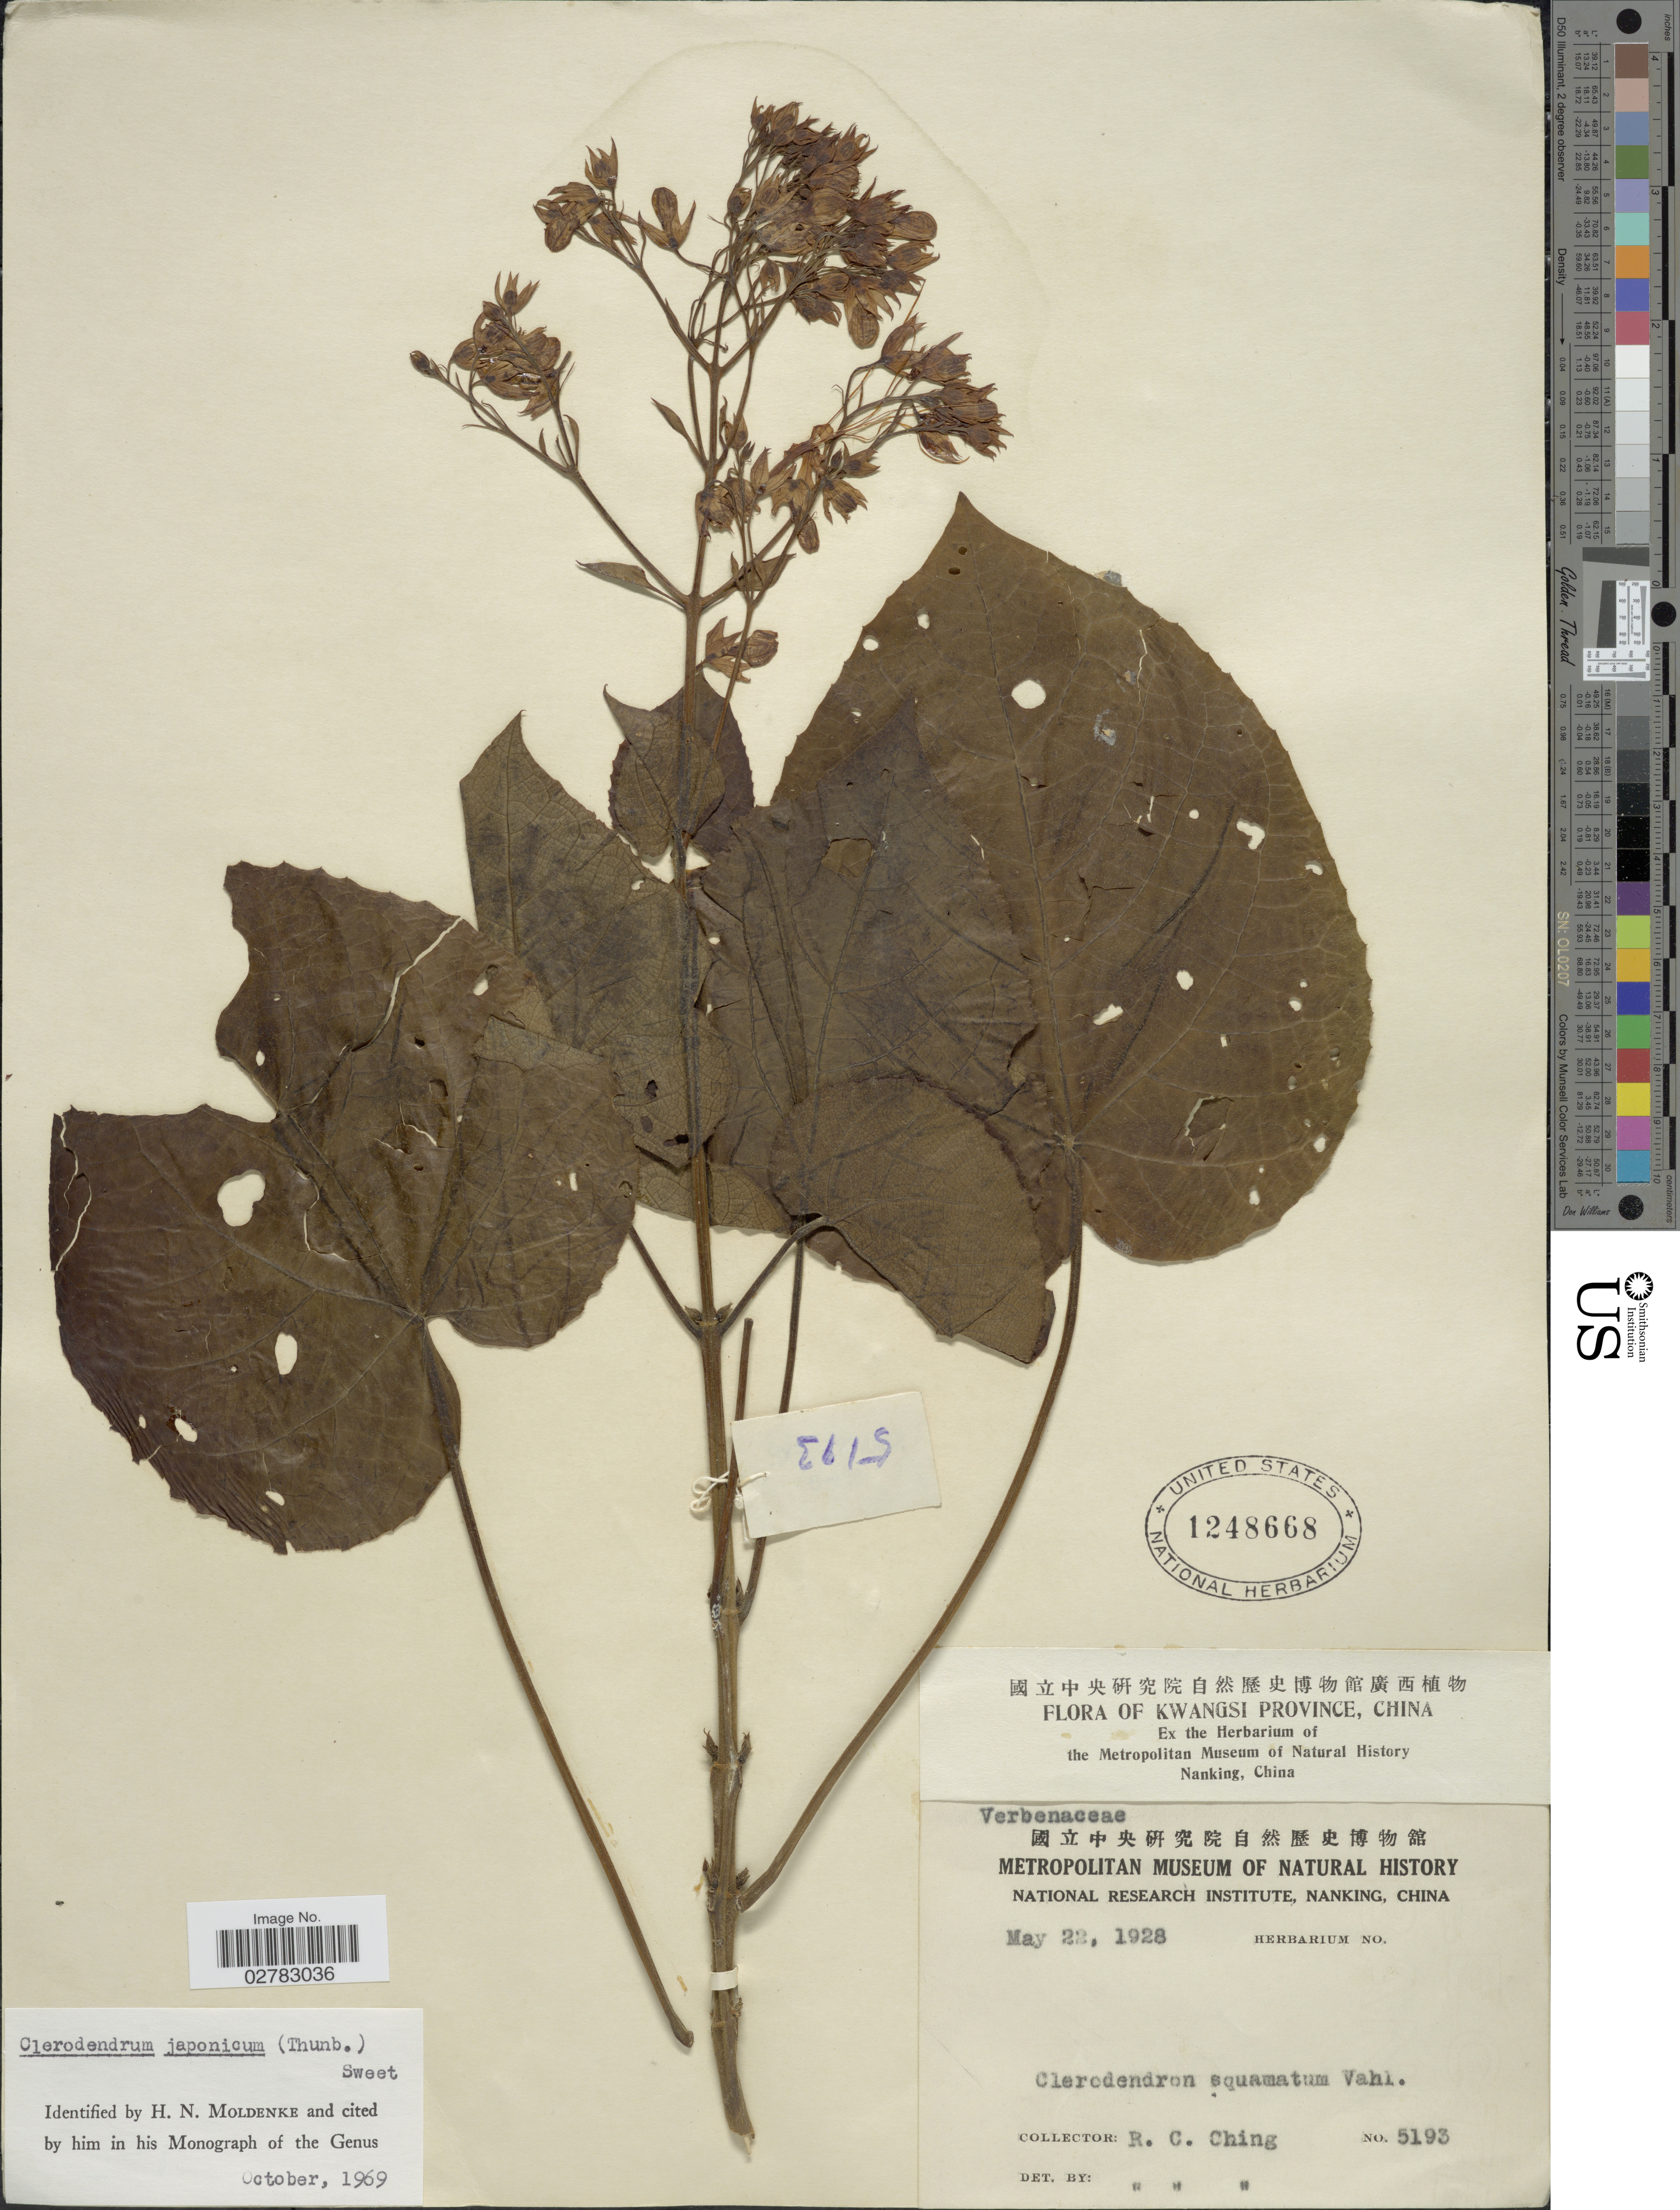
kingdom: Plantae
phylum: Tracheophyta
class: Magnoliopsida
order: Lamiales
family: Lamiaceae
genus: Clerodendrum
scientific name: Clerodendrum japonicum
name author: (Thunb.) Sweet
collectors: R. C. Ching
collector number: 5193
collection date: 1928-05-22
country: China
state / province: Guangxi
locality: Kwangsi Province.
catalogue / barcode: US 1248668